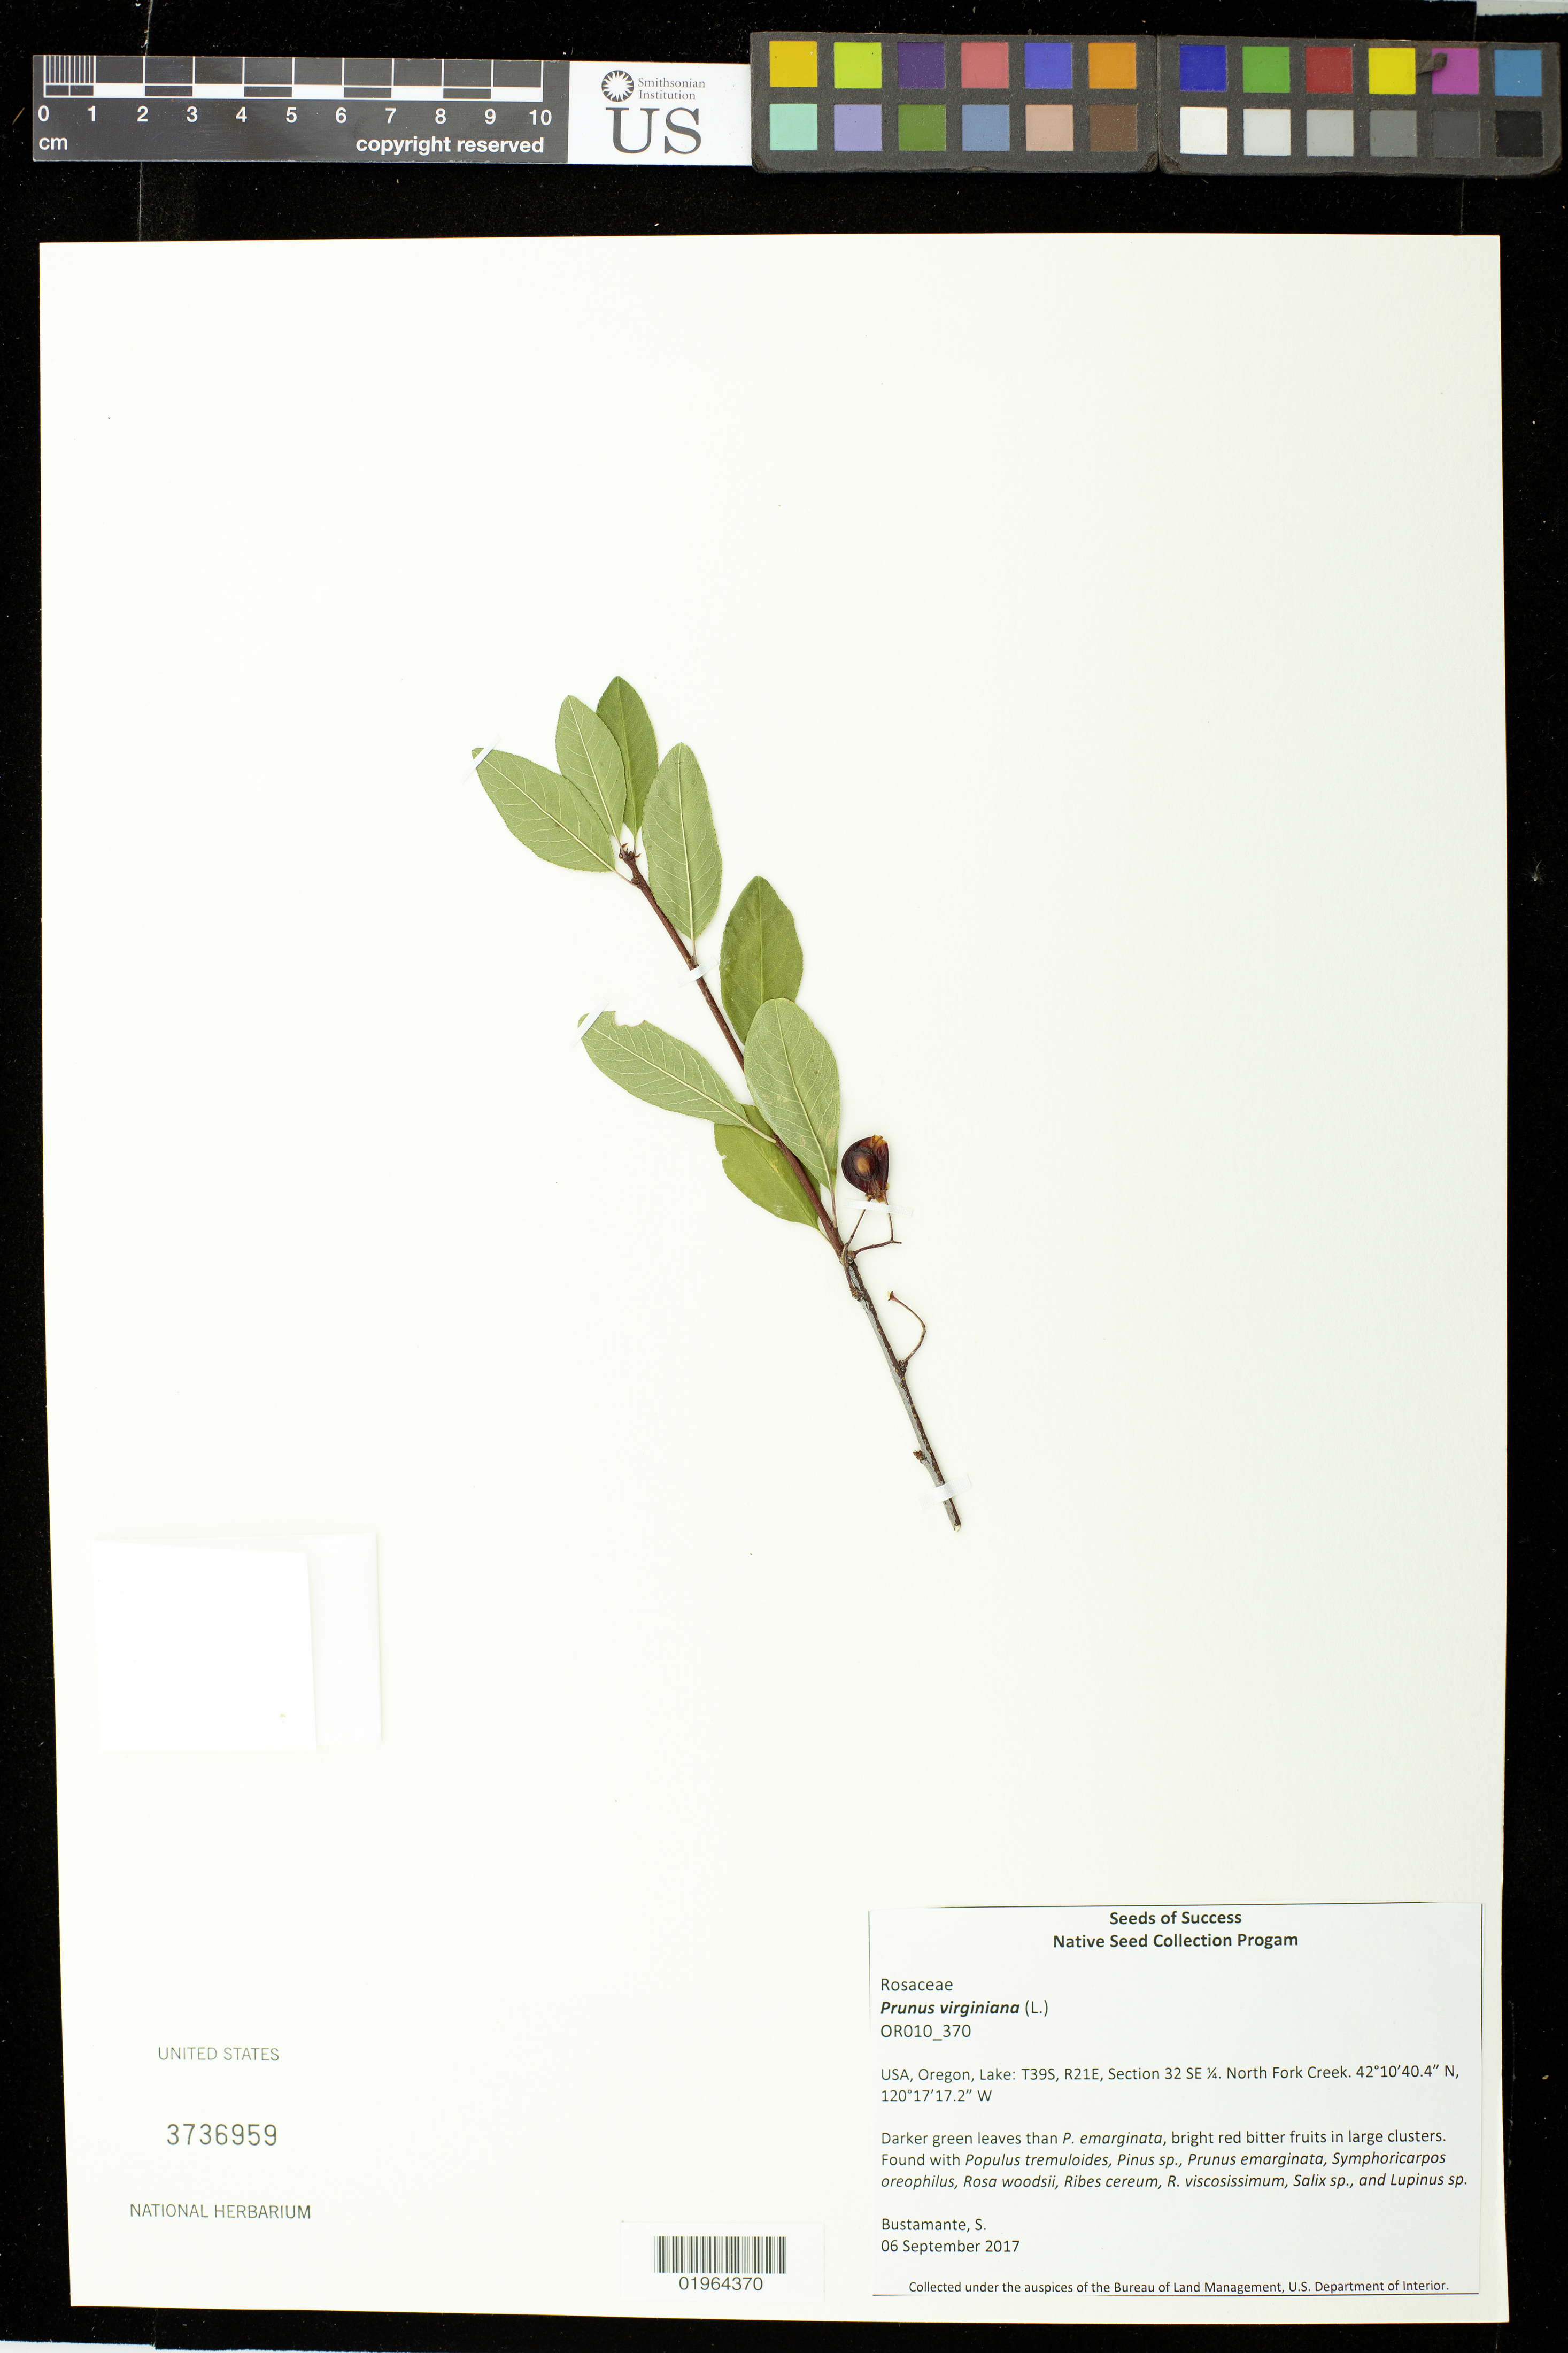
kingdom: Plantae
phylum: Tracheophyta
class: Magnoliopsida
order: Rosales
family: Rosaceae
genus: Prunus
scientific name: Prunus virginiana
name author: L.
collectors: S. Bustamante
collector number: OR010_370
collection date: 2017-09-06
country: United States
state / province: Oregon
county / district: Lake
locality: North Fork Creek, T39S, R21E, section 32 SE 1/4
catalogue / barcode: US 3736959